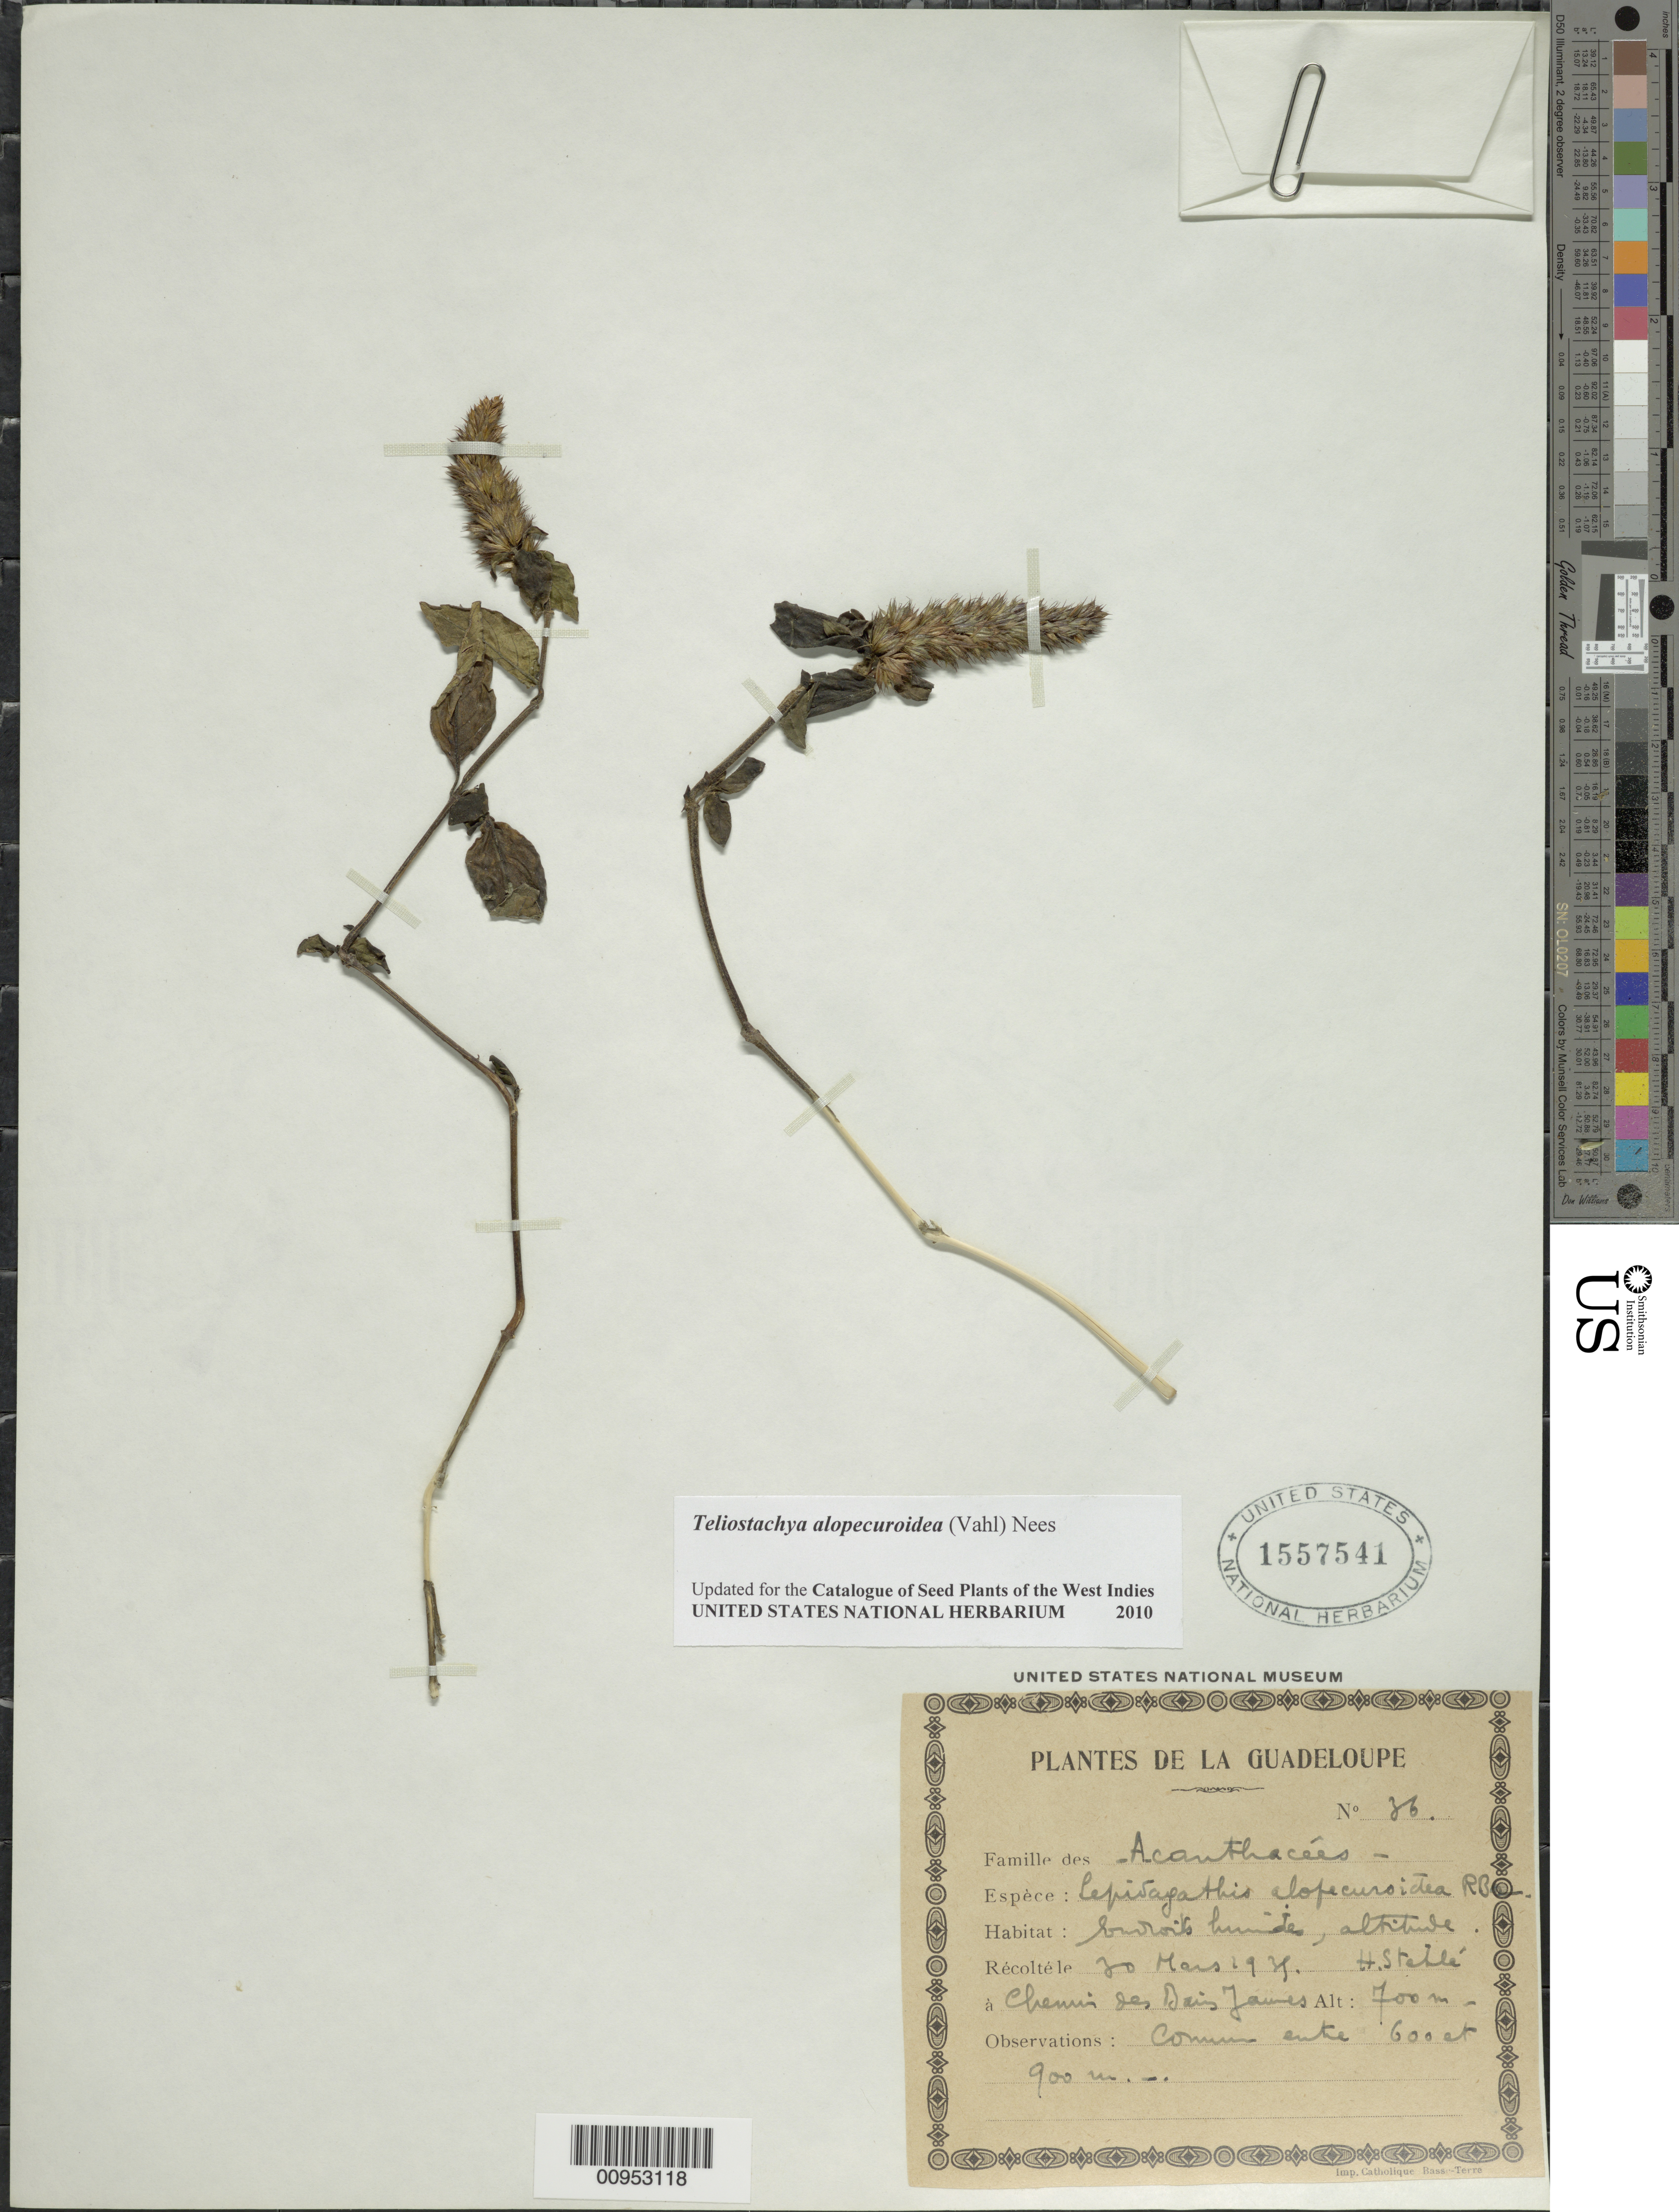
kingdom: Plantae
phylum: Tracheophyta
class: Magnoliopsida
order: Lamiales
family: Acanthaceae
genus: Teliostachya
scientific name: Teliostachya alopecuroidea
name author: (Vahl) Nees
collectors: H. Stehlé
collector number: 36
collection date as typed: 30 Mar 1935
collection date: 1935-03-30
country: Guadeloupe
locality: Chemin des Bais Jaunes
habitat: Endroits humides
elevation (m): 700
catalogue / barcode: US 1557541